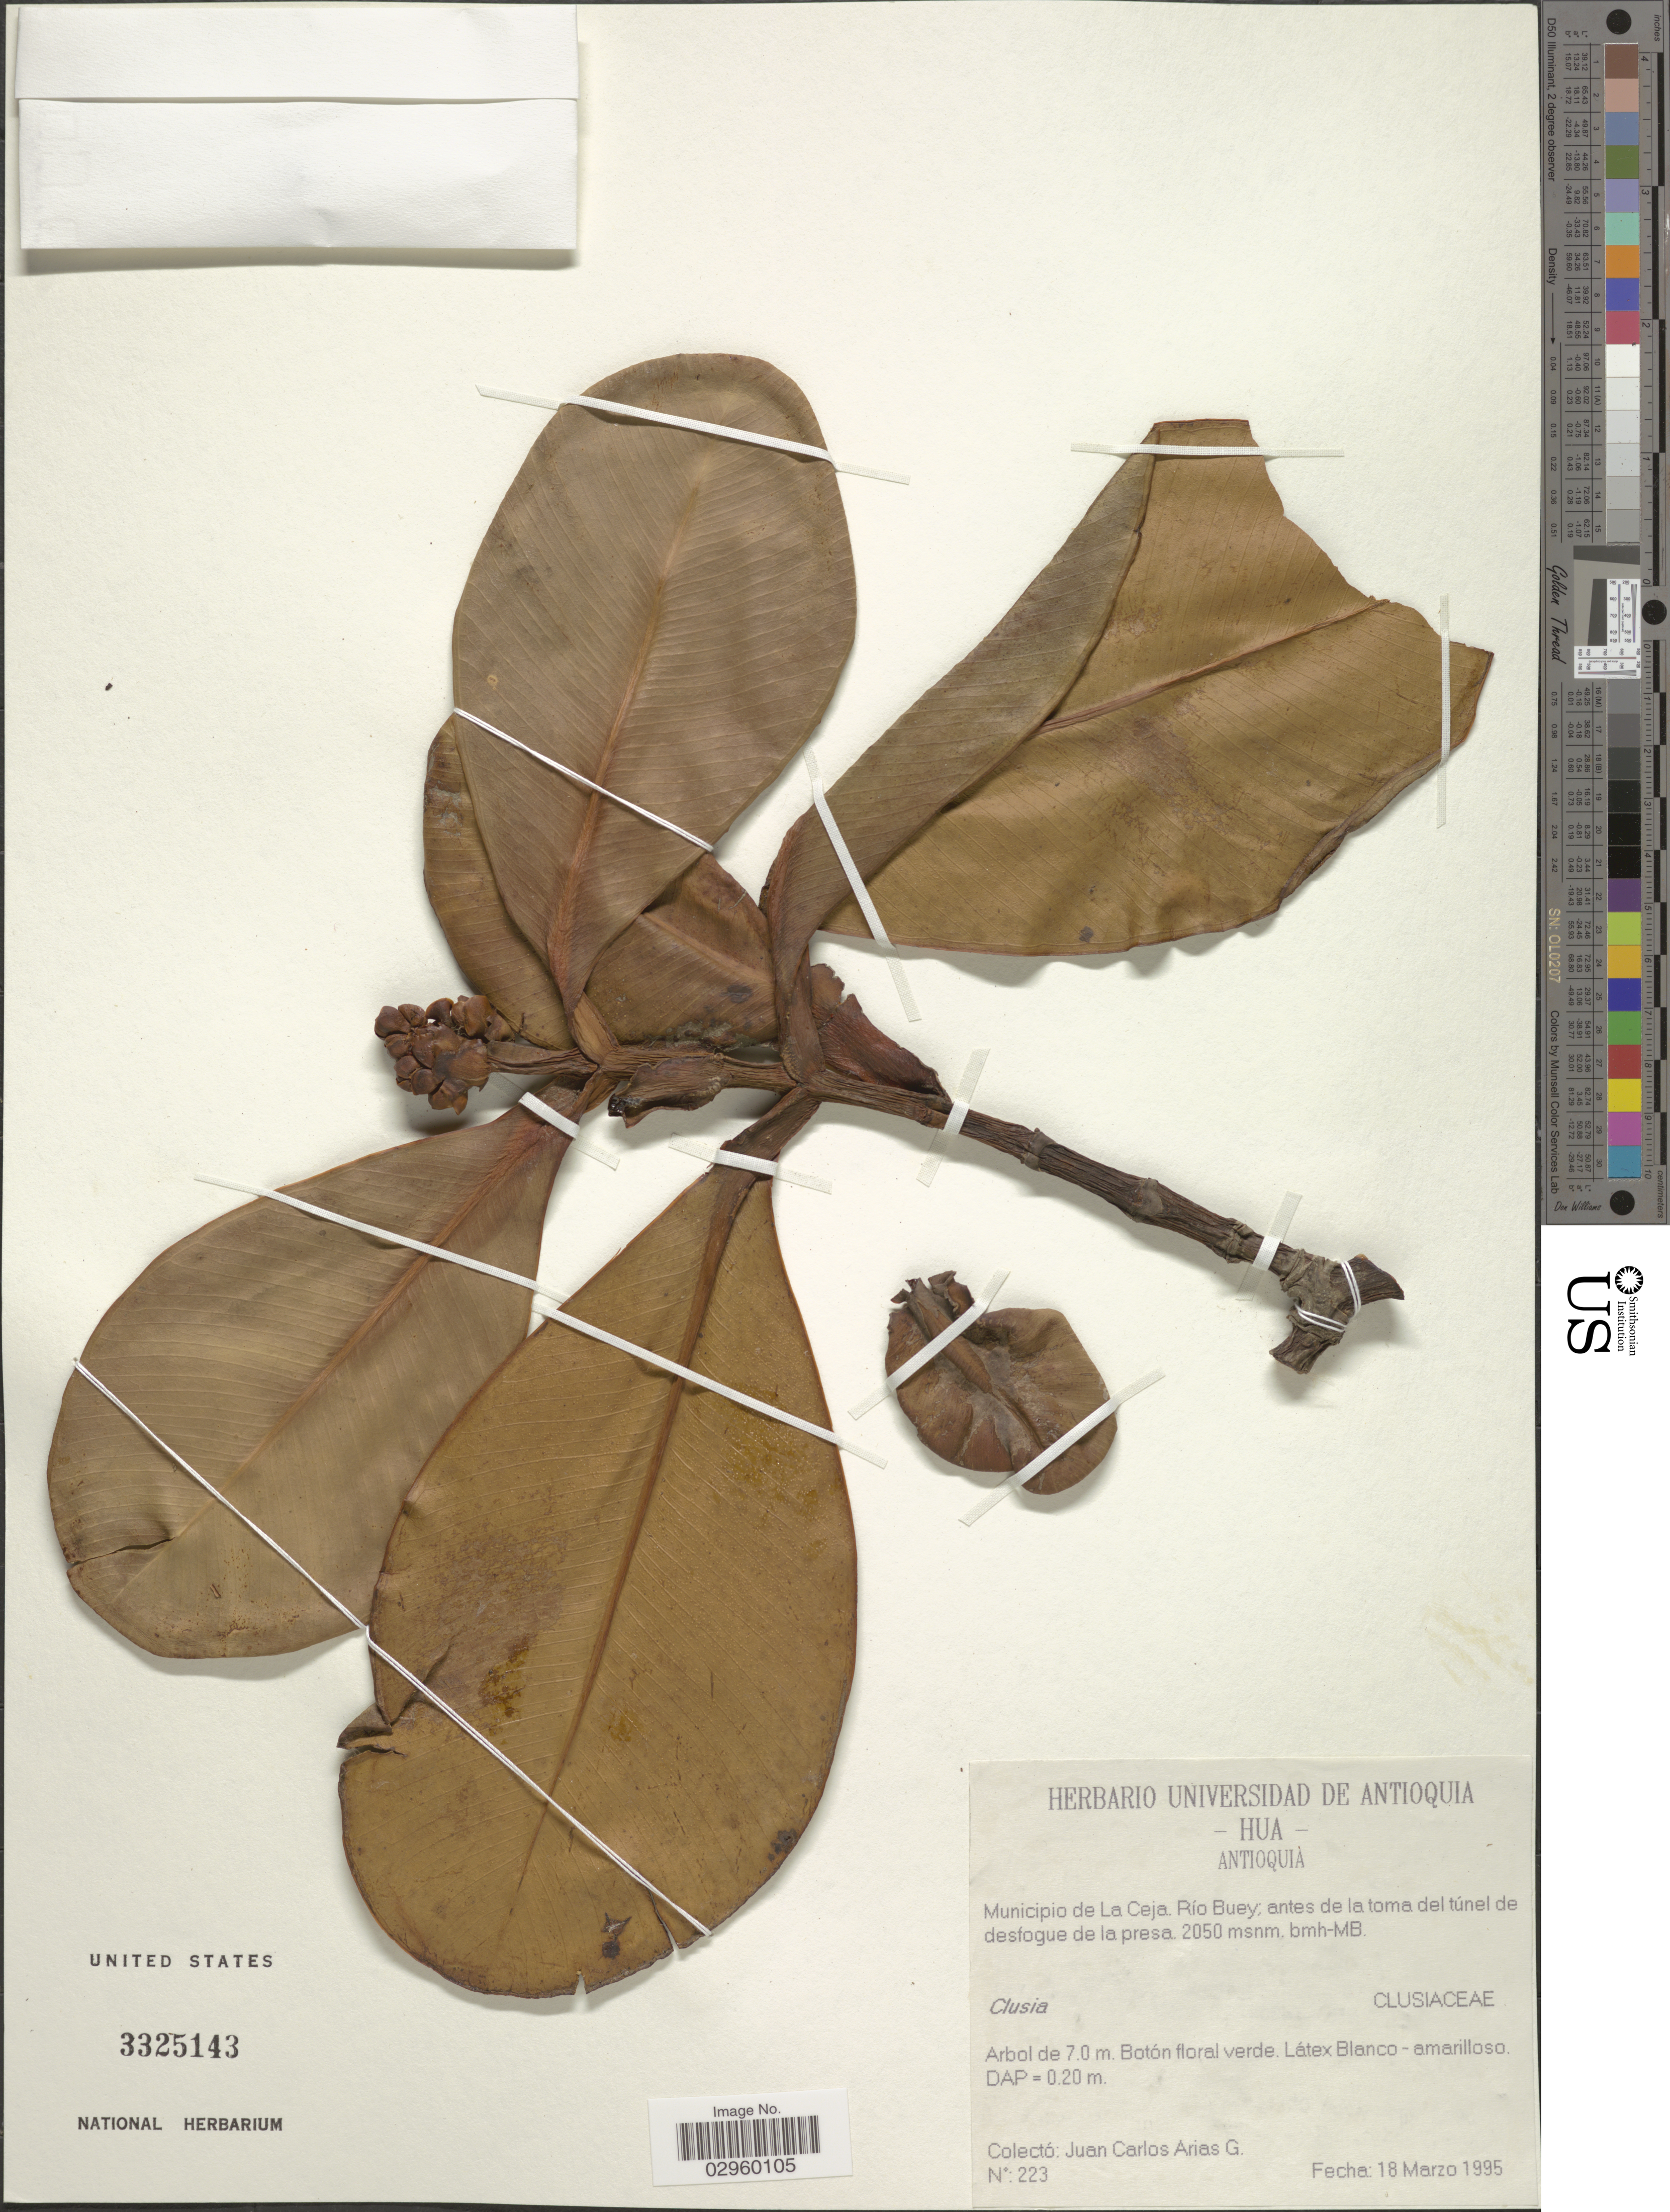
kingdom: Plantae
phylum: Tracheophyta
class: Magnoliopsida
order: Malpighiales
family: Clusiaceae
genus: Clusia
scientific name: Clusia sp.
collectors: J. Arias G.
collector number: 223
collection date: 1995-03-18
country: Colombia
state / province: Antioquia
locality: Municipio de La Ceja, Río Buey: antes de la toma del túnel de desfogue de la presa.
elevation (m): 2050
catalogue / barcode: US 3325143